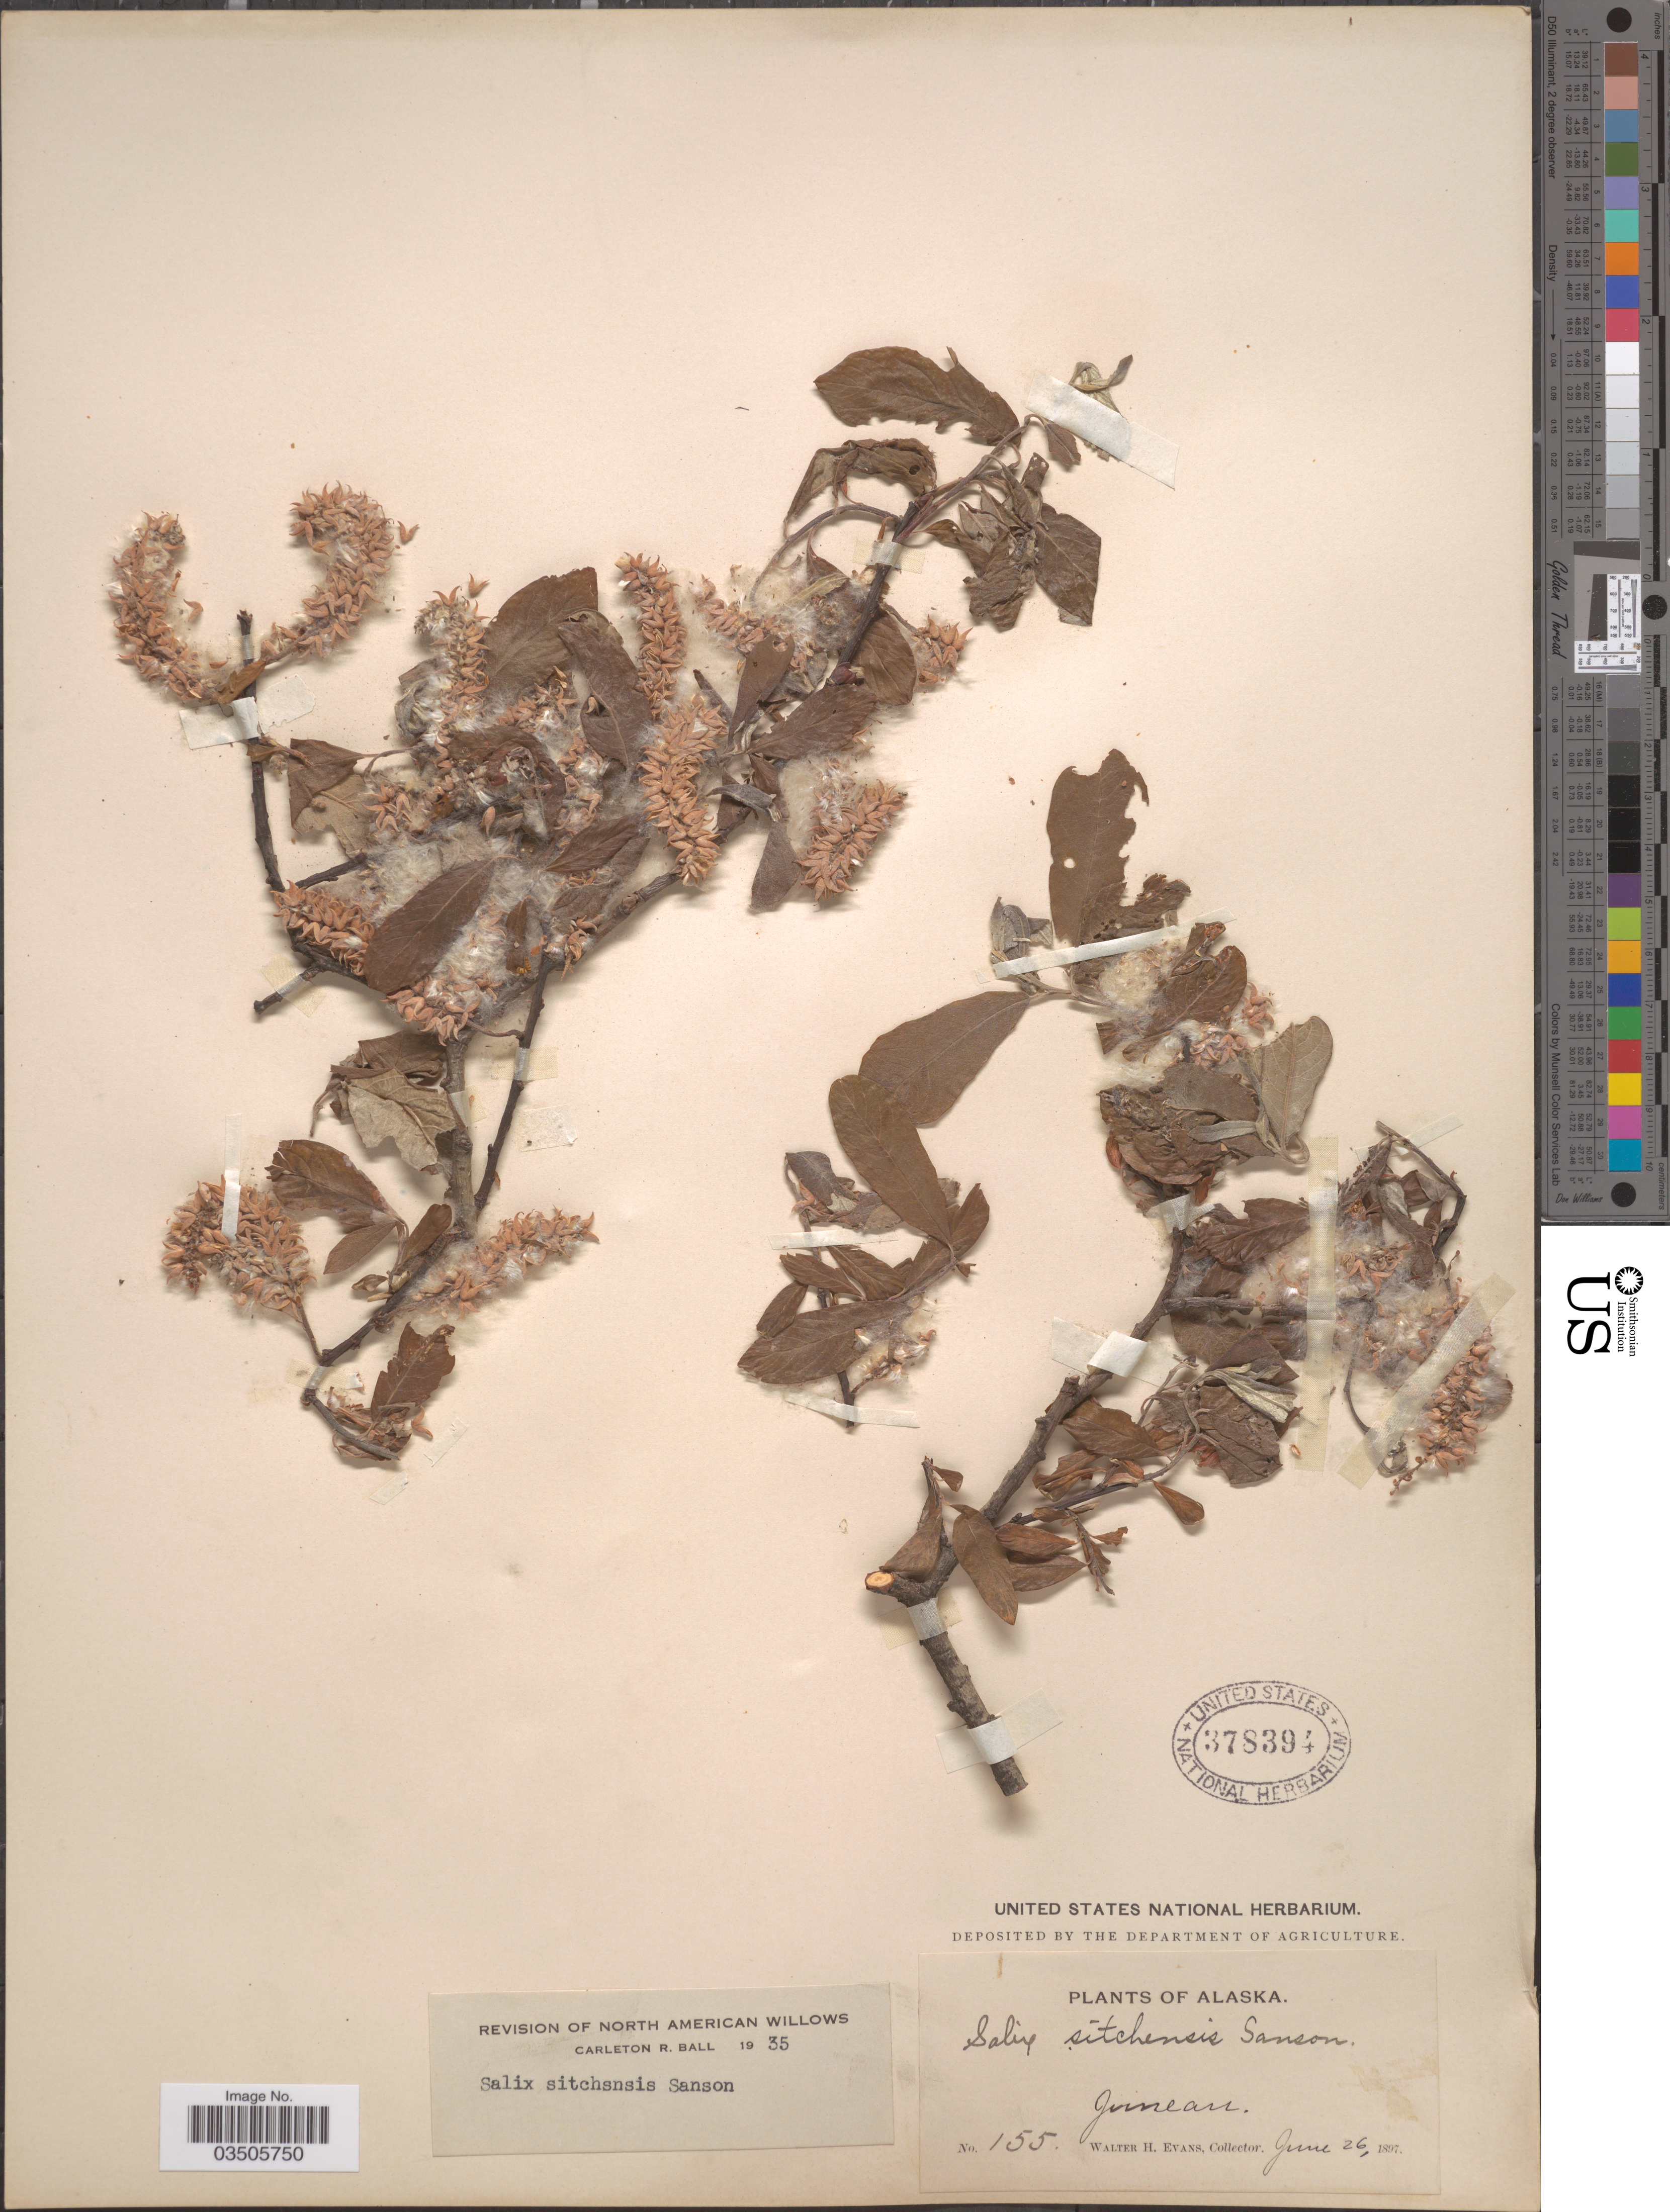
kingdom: Plantae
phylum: Tracheophyta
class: Magnoliopsida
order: Malpighiales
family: Salicaceae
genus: Salix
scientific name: Salix sitchensis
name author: Sanson ex Bong.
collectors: W. H. Evans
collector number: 155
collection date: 1897-06-26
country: United States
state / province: Alaska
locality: Juneau.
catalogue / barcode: US 378394